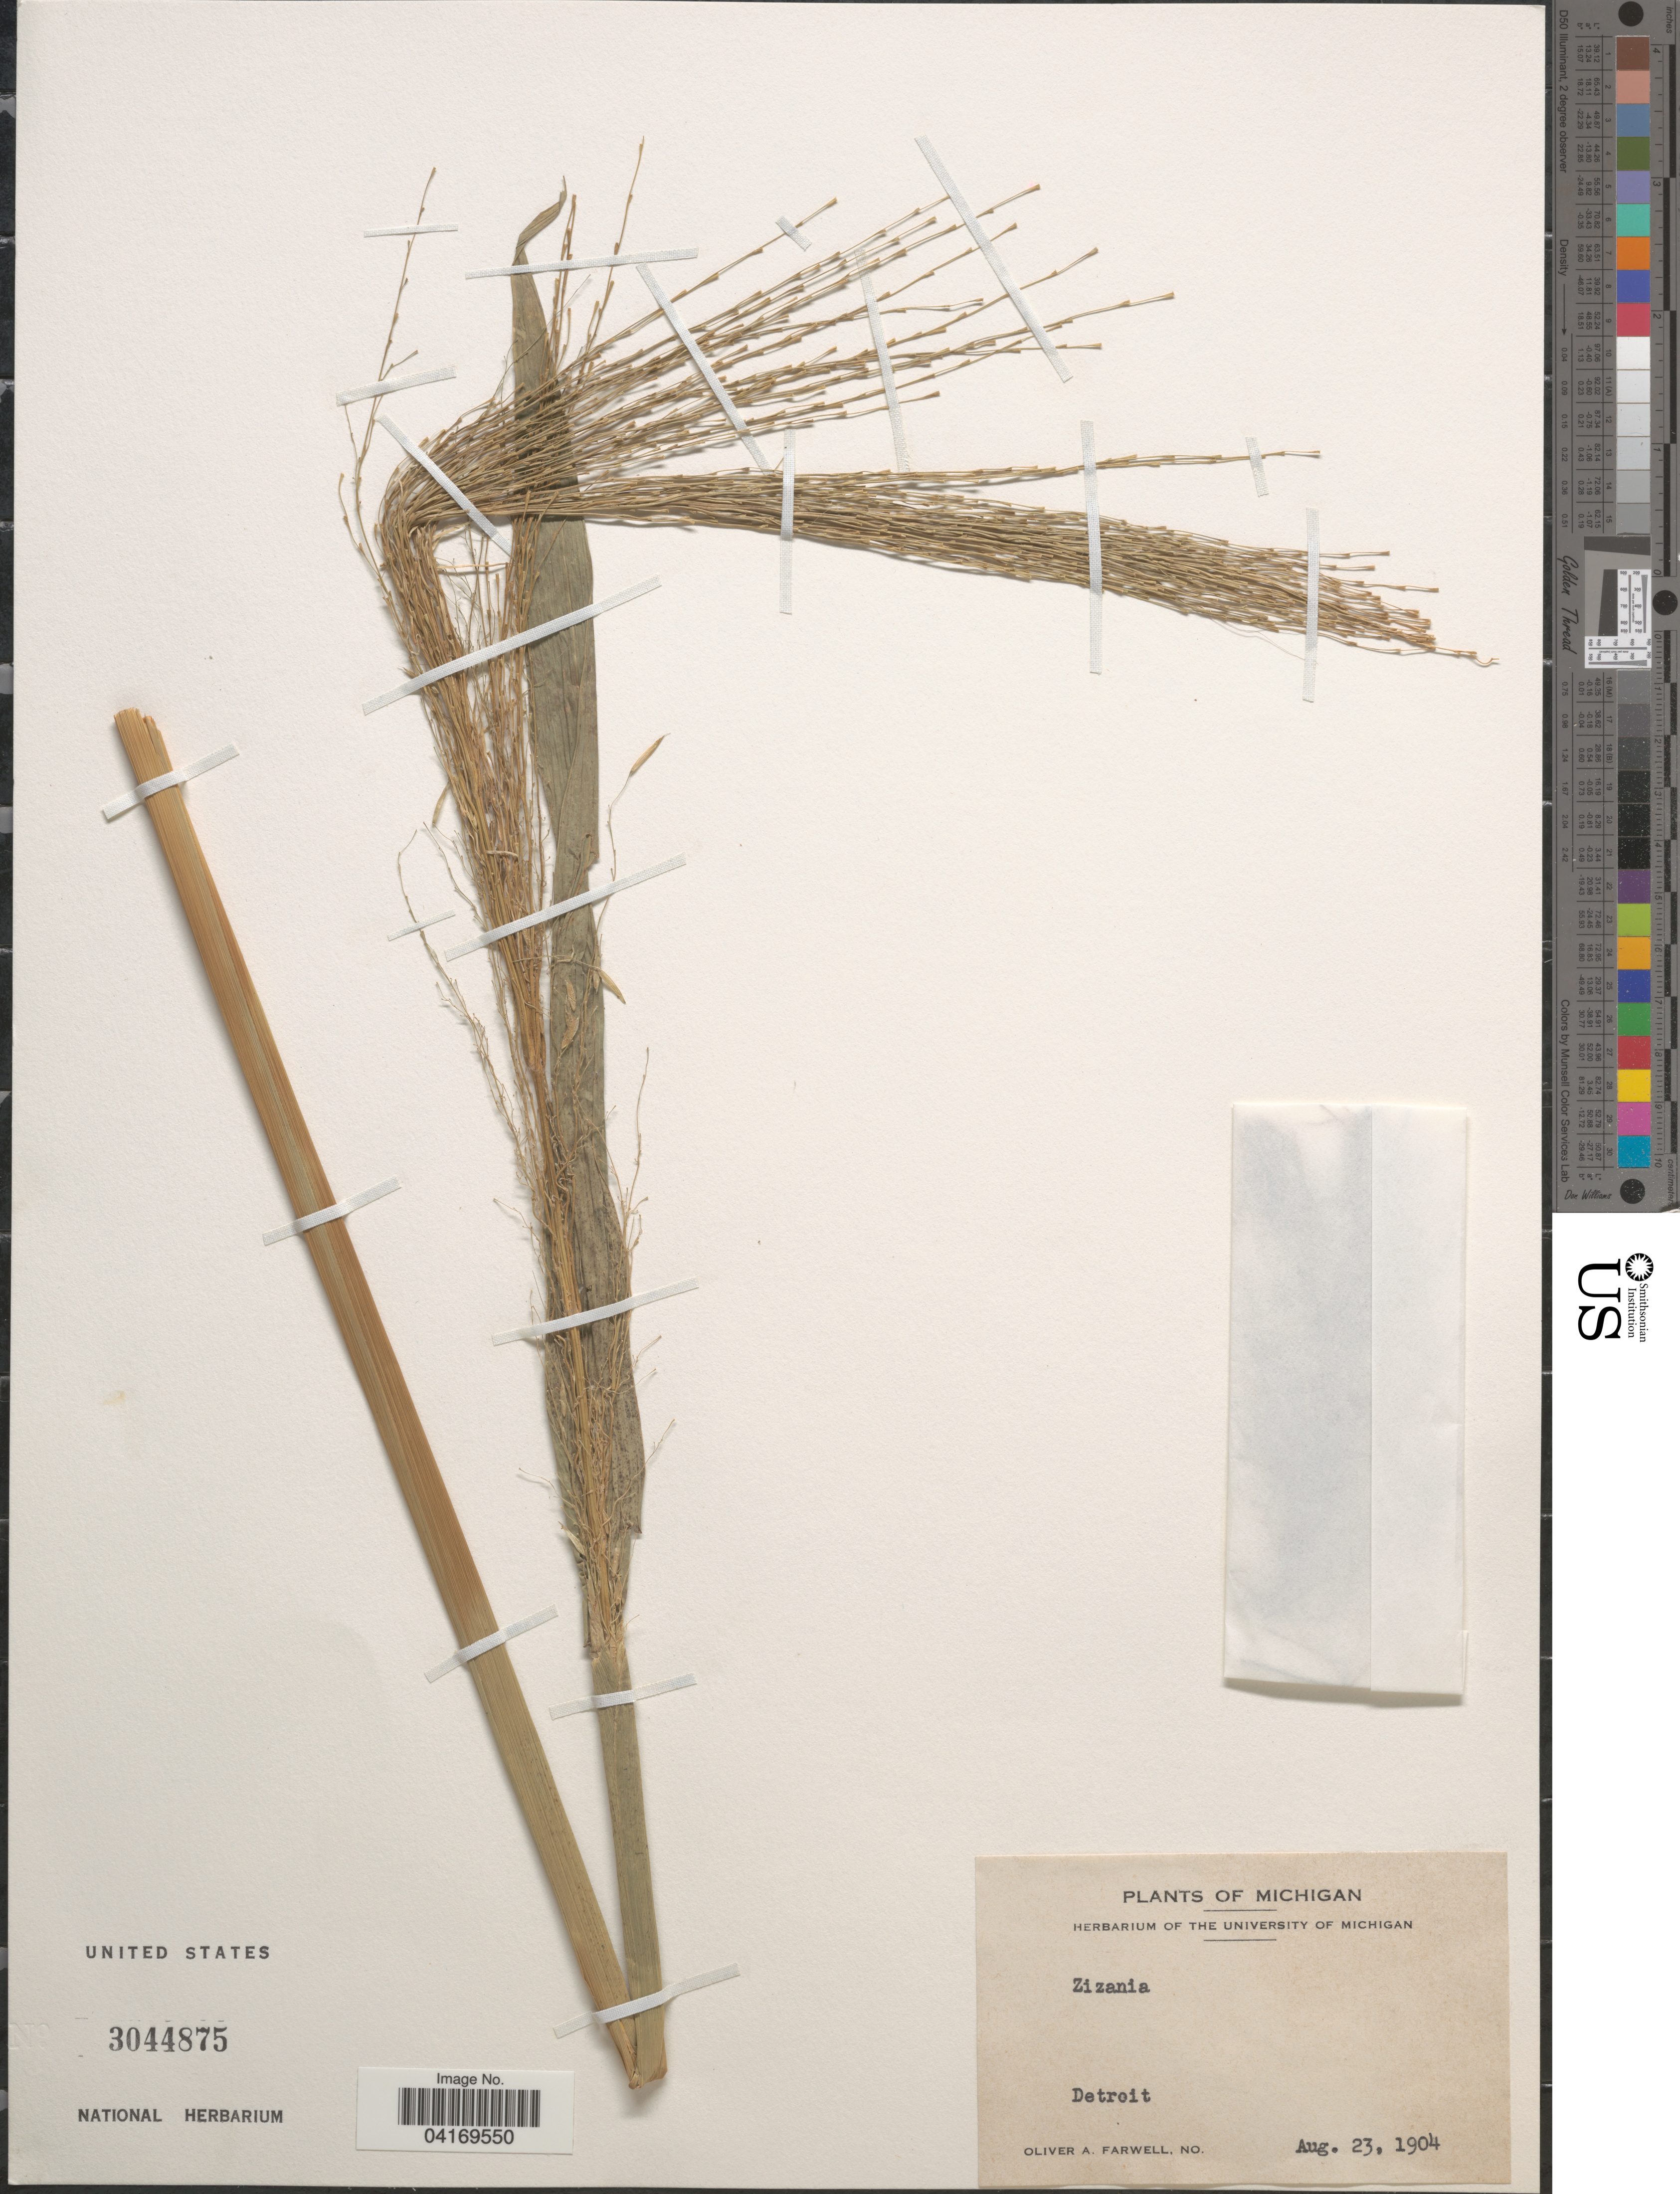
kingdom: Plantae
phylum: Tracheophyta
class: Liliopsida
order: Poales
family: Poaceae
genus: Zizaniopsis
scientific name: Zizaniopsis villanensis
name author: Quarin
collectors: O. Farwell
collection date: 1904-08-23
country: United States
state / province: Michigan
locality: Detroit.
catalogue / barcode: US 3044875